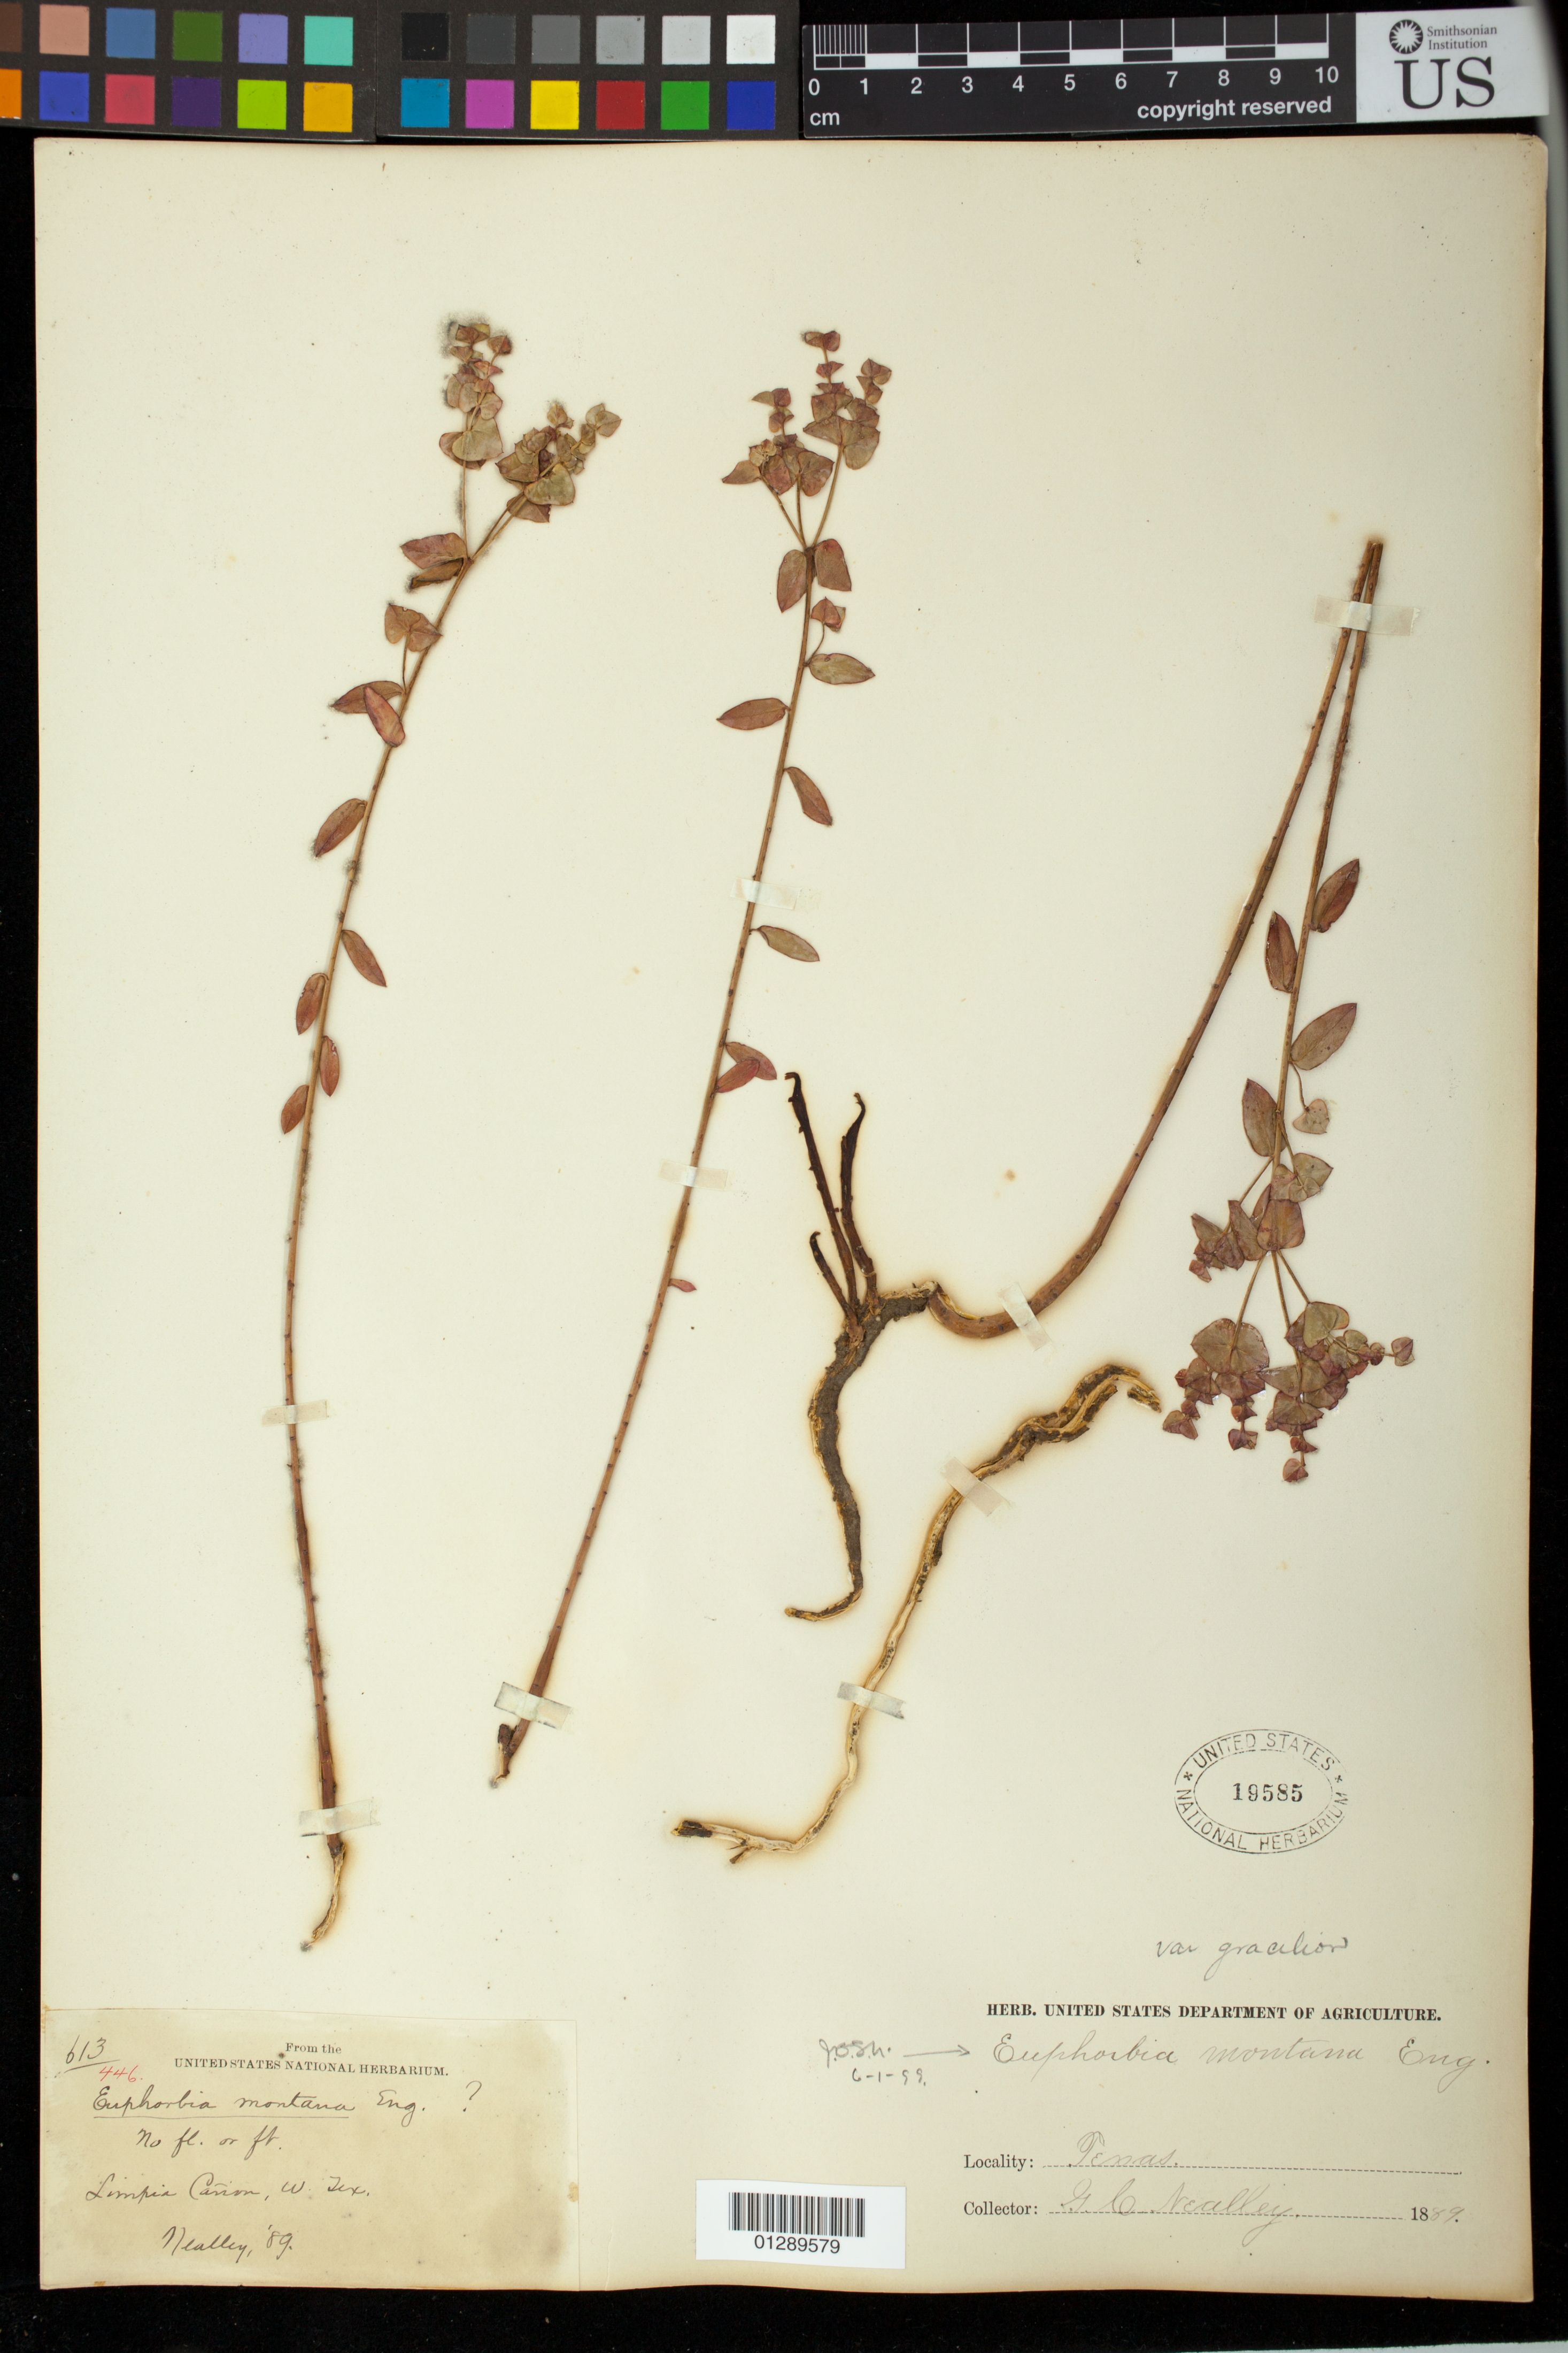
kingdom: Plantae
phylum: Tracheophyta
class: Magnoliopsida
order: Malpighiales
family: Euphorbiaceae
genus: Euphorbia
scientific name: Euphorbia brachycera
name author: Engelm. in Emory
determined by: Mayfield, M. H.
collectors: G. C. Nealley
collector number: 613/446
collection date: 1889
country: United States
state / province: Texas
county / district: Jeff Davis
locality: Limpia Canon, W. Tex.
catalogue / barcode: US 19585